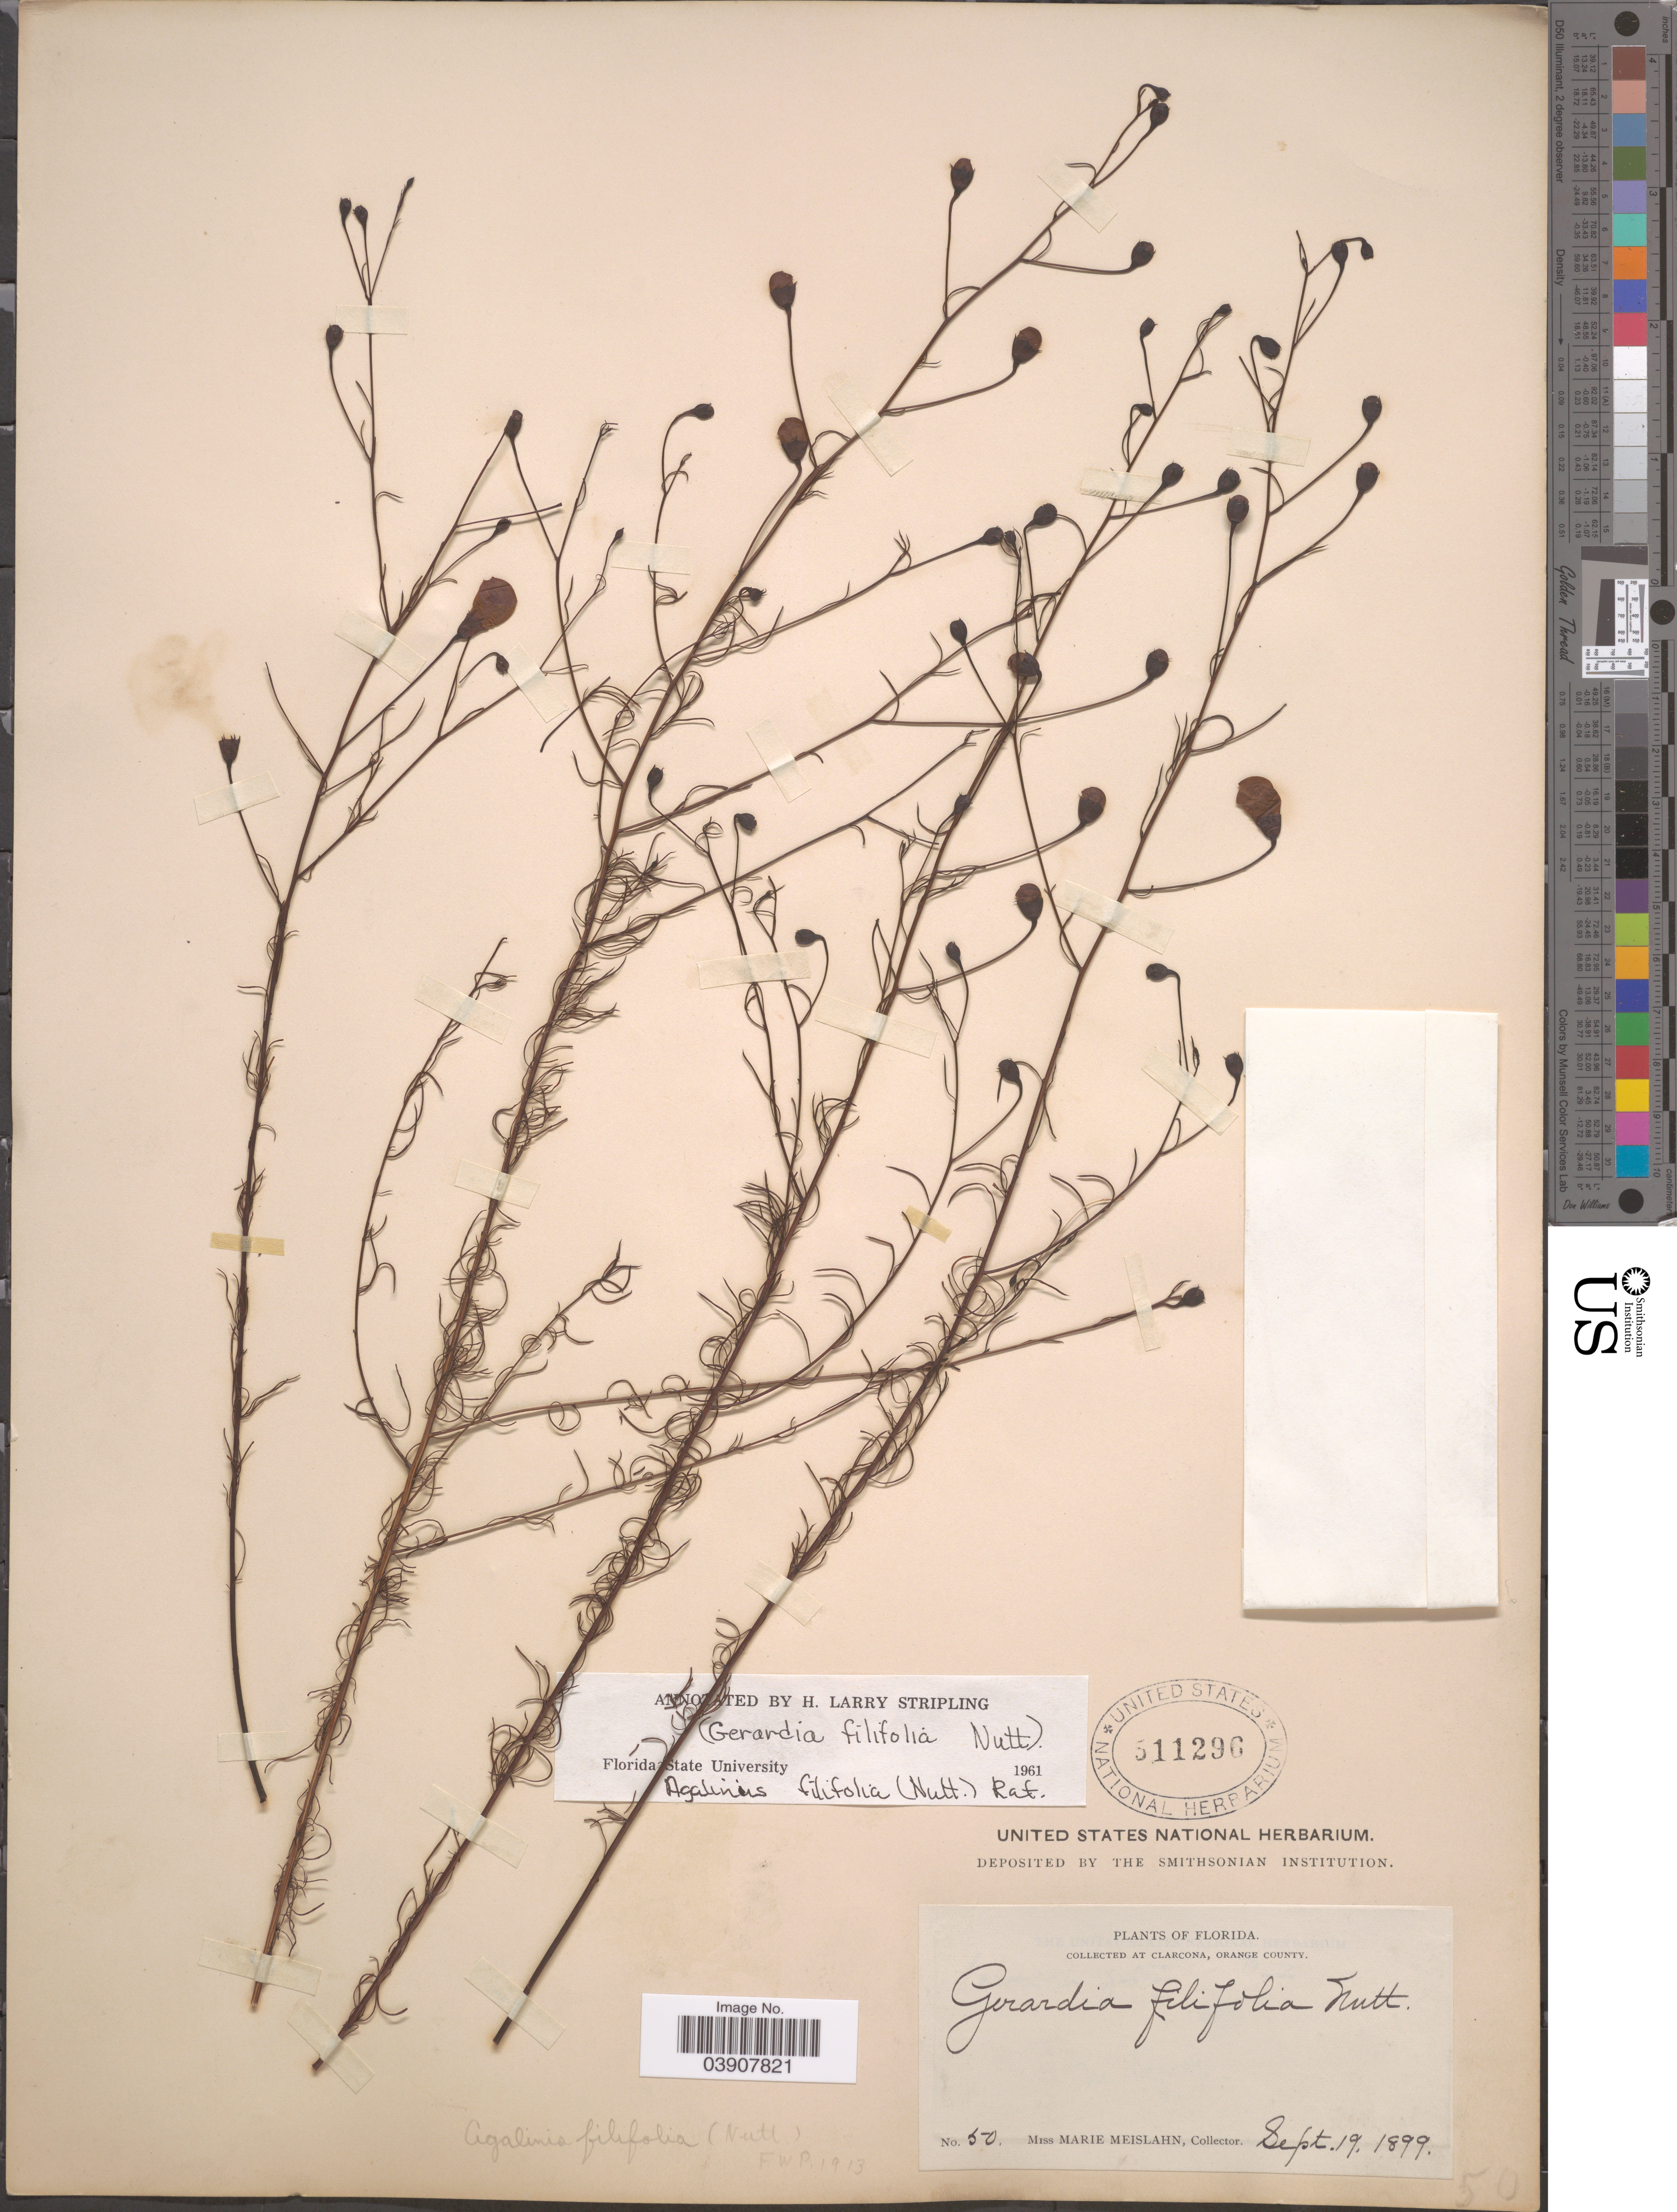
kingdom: Plantae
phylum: Tracheophyta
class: Magnoliopsida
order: Lamiales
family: Orobanchaceae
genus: Agalinis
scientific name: Agalinis filifolia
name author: Raf.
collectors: M. Meislahn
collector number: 50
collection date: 1899-09-19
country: United States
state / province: Florida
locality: At Clarcona, Orange County.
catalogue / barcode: US 511296